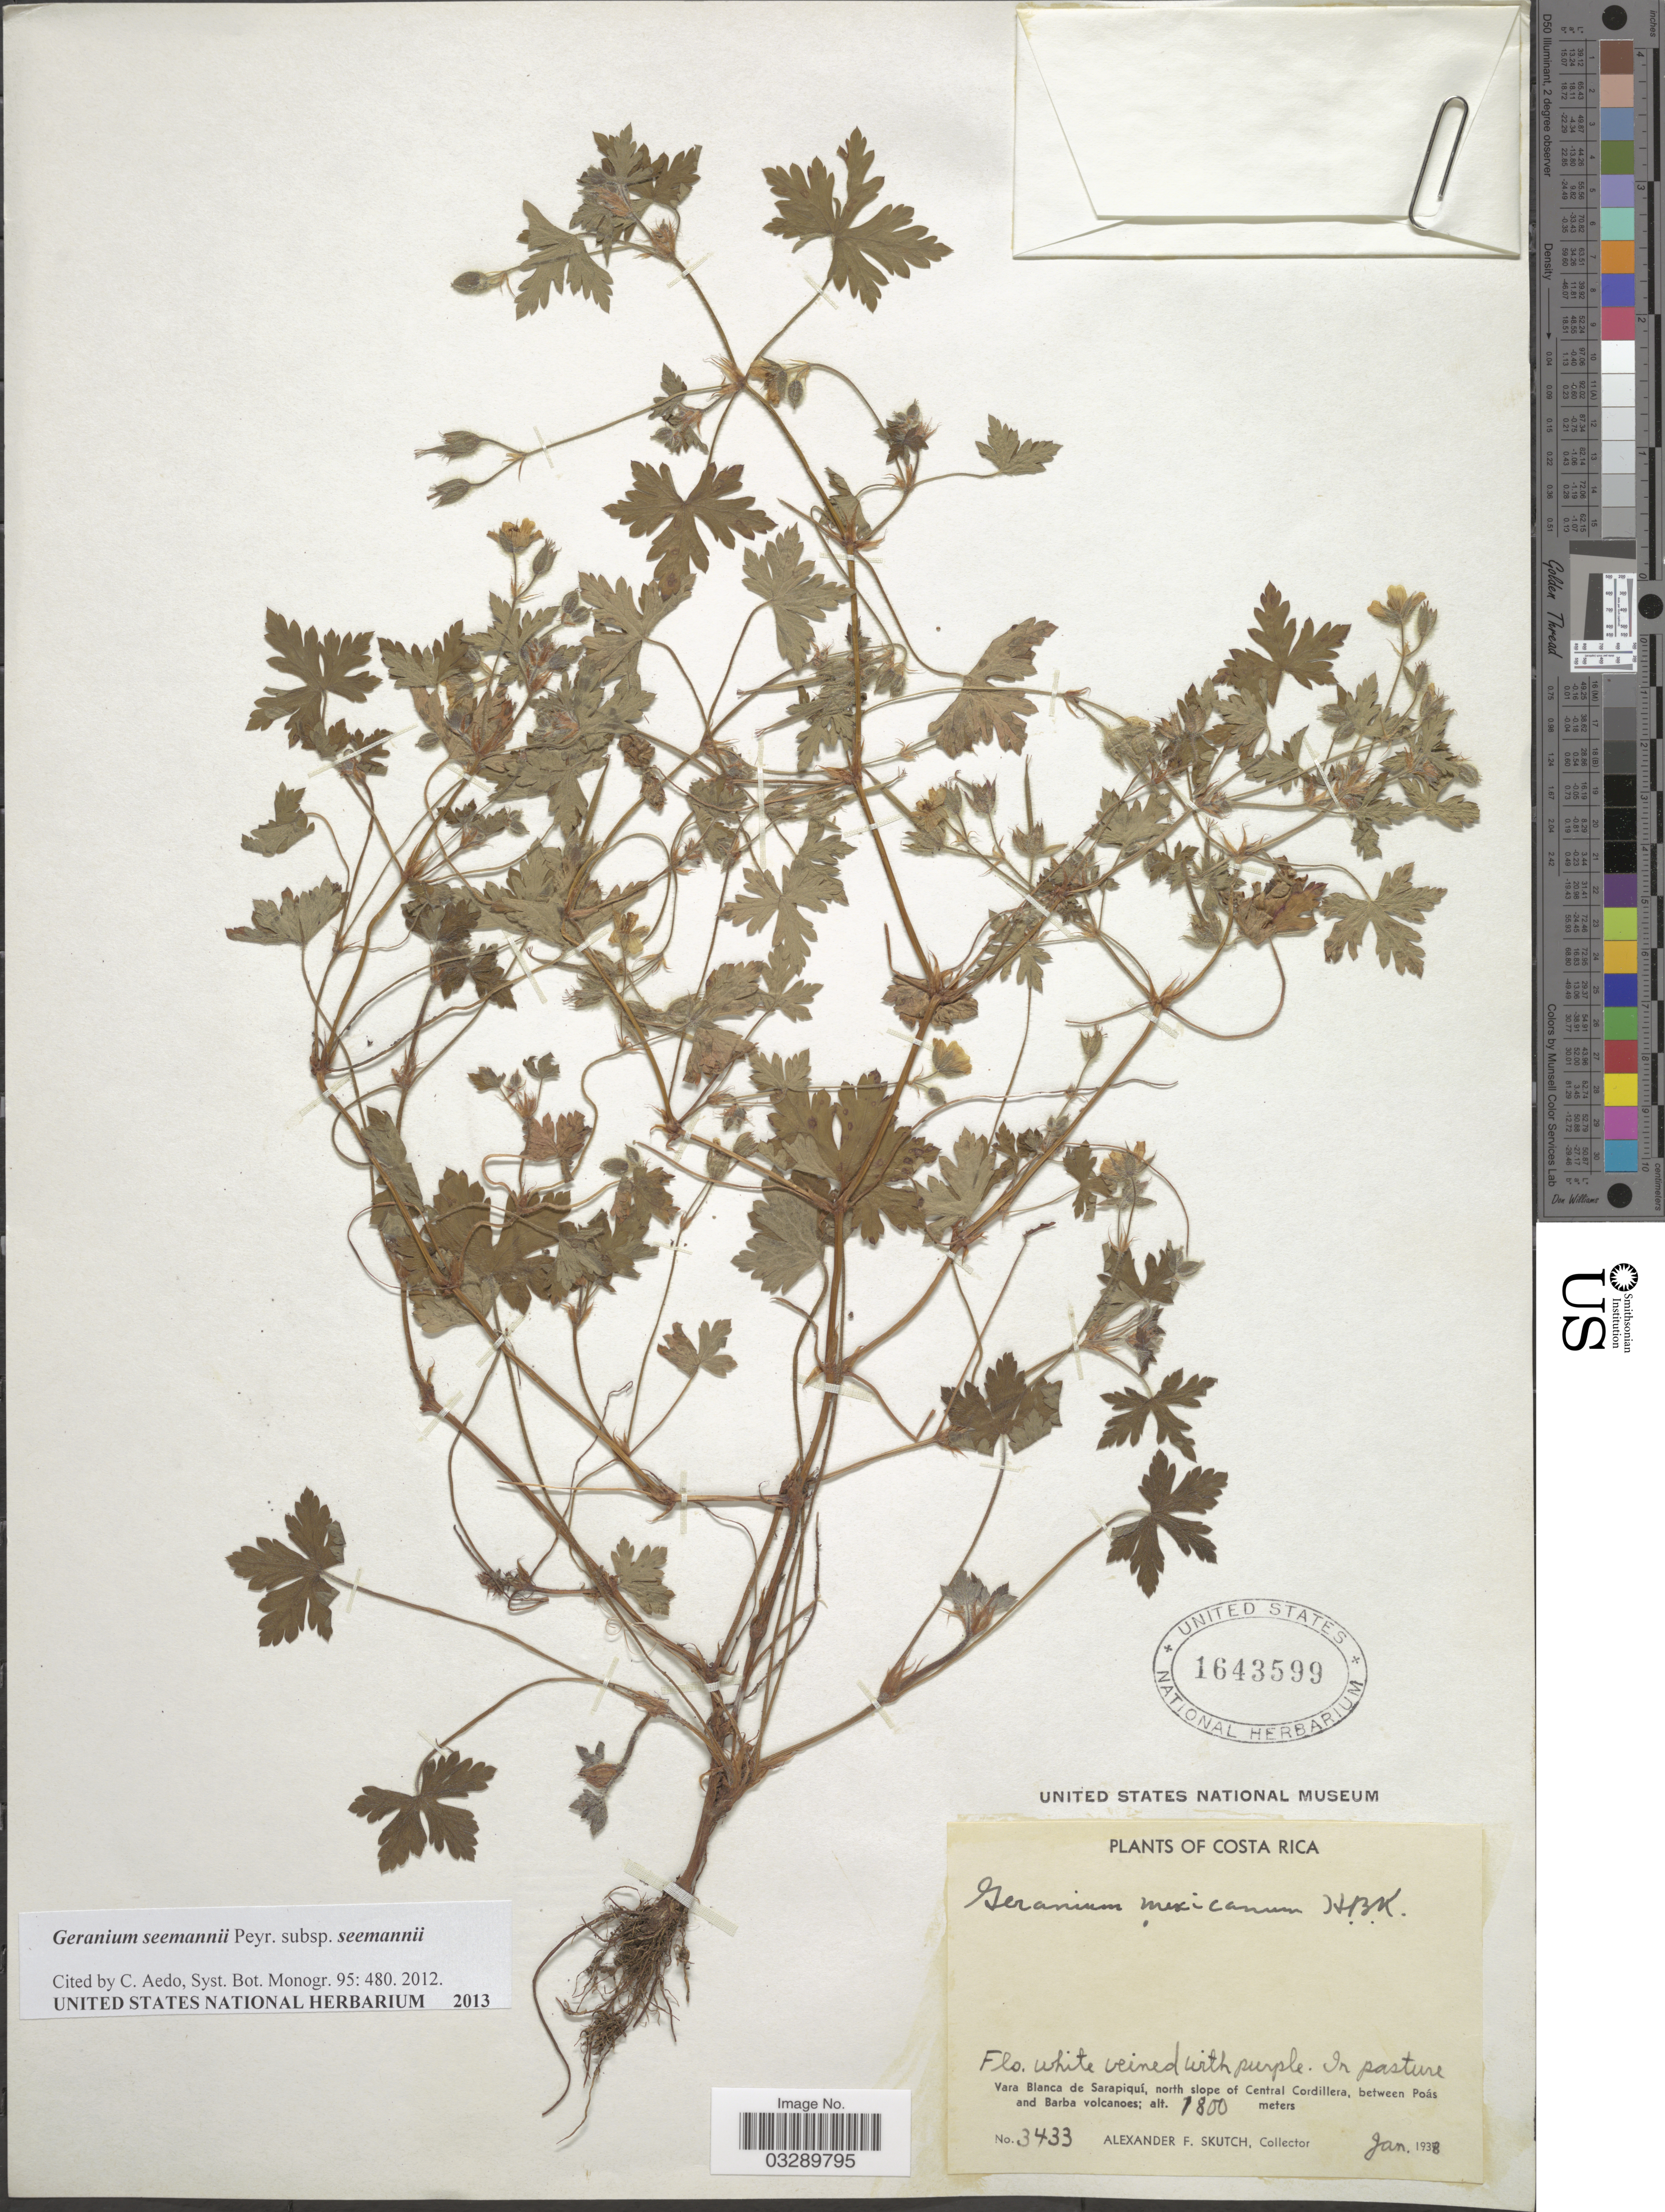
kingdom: Plantae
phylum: Tracheophyta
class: Magnoliopsida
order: Geraniales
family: Geraniaceae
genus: Geranium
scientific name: Geranium seemannii subsp. seemannii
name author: Peyr.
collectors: A. F. Skutch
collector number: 3433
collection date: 1938-01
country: Costa Rica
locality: Vara Blanca de Sarapiquí, north slope of Central Cordillera, between Poás and Barba volcanoes.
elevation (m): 1800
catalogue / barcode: US 1643599